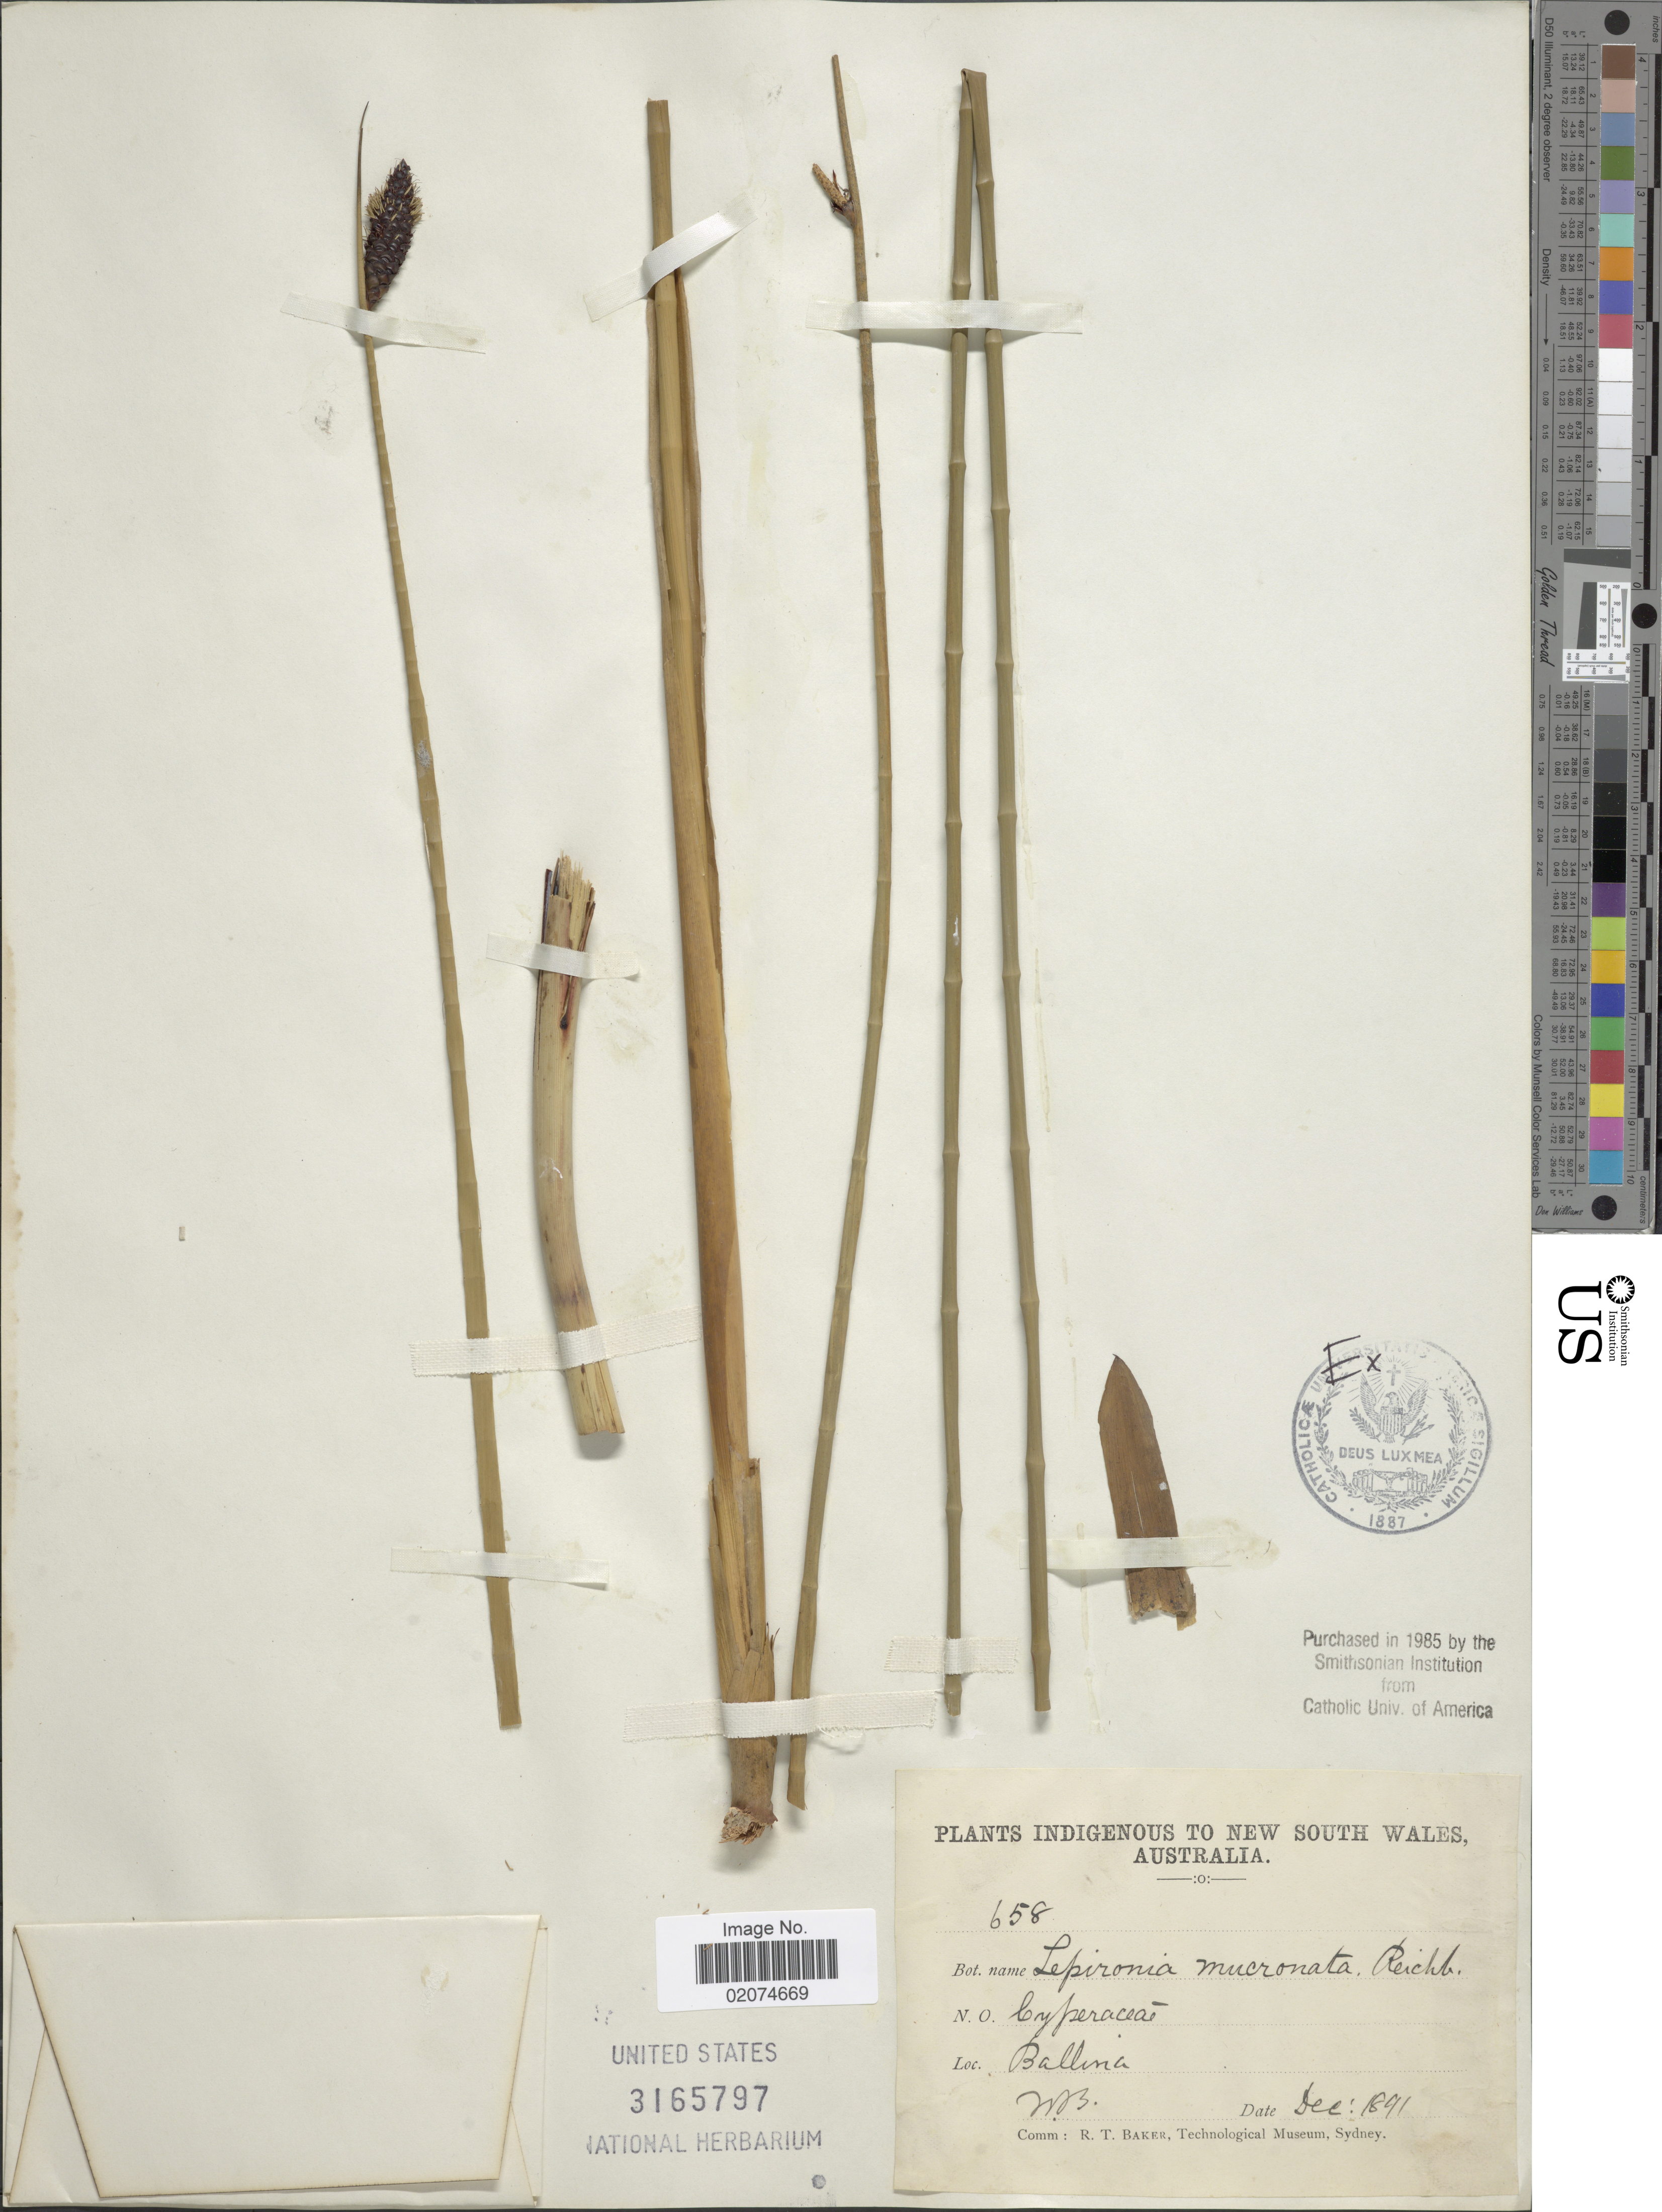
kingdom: Plantae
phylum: Tracheophyta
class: Liliopsida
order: Poales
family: Cyperaceae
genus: Lepironia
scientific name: Lepironia articulata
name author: (Retz.) Domin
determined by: Strong, Mark T., (BOT), Smithsonian Institution - National Museum of Natural History (UNITED STATES)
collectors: R. T. Baker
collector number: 658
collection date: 1891-12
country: Australia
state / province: New South Wales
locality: New South Wales. Ballina.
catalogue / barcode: US 3165797